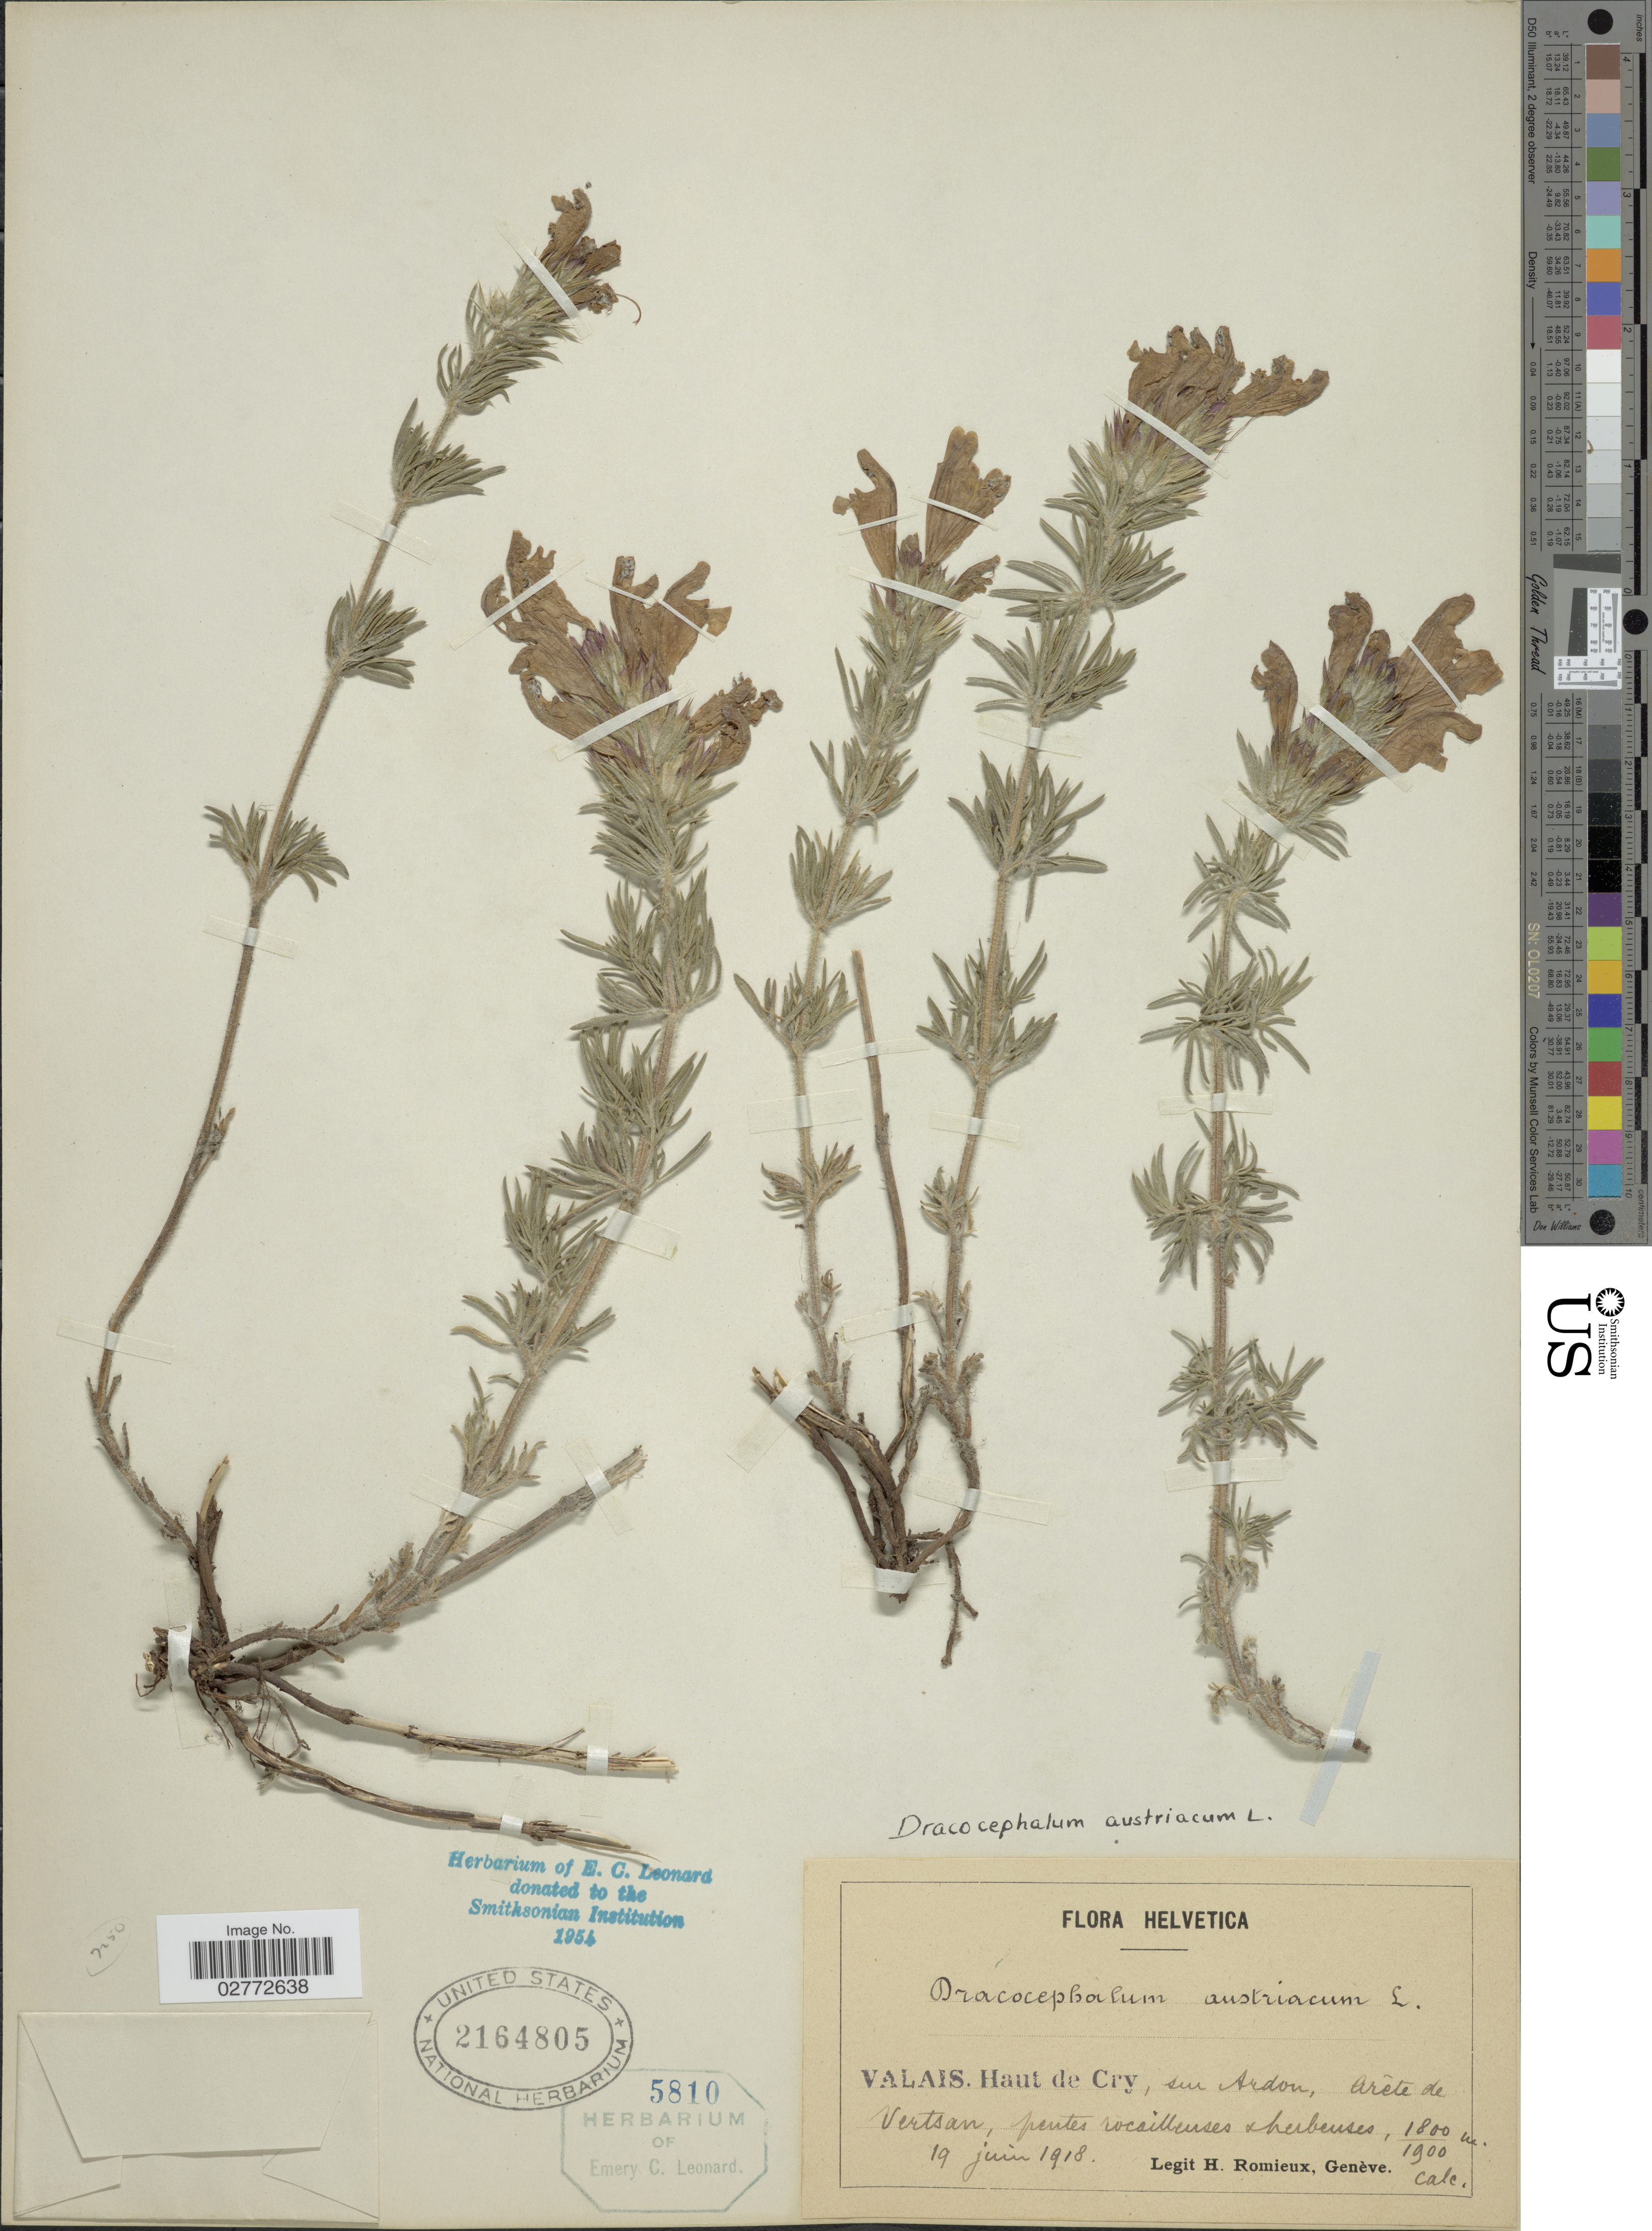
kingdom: Plantae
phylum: Tracheophyta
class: Magnoliopsida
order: Lamiales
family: Lamiaceae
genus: Dracocephalum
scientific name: Dracocephalum austriacum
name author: L.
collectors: Romieux, H.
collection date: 1918-06-19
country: Switzerland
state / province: Valais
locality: Helvetica. Valais. Haut de Cry, sur Ardon, Arête de Vertsan.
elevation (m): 1800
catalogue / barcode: US 2164805